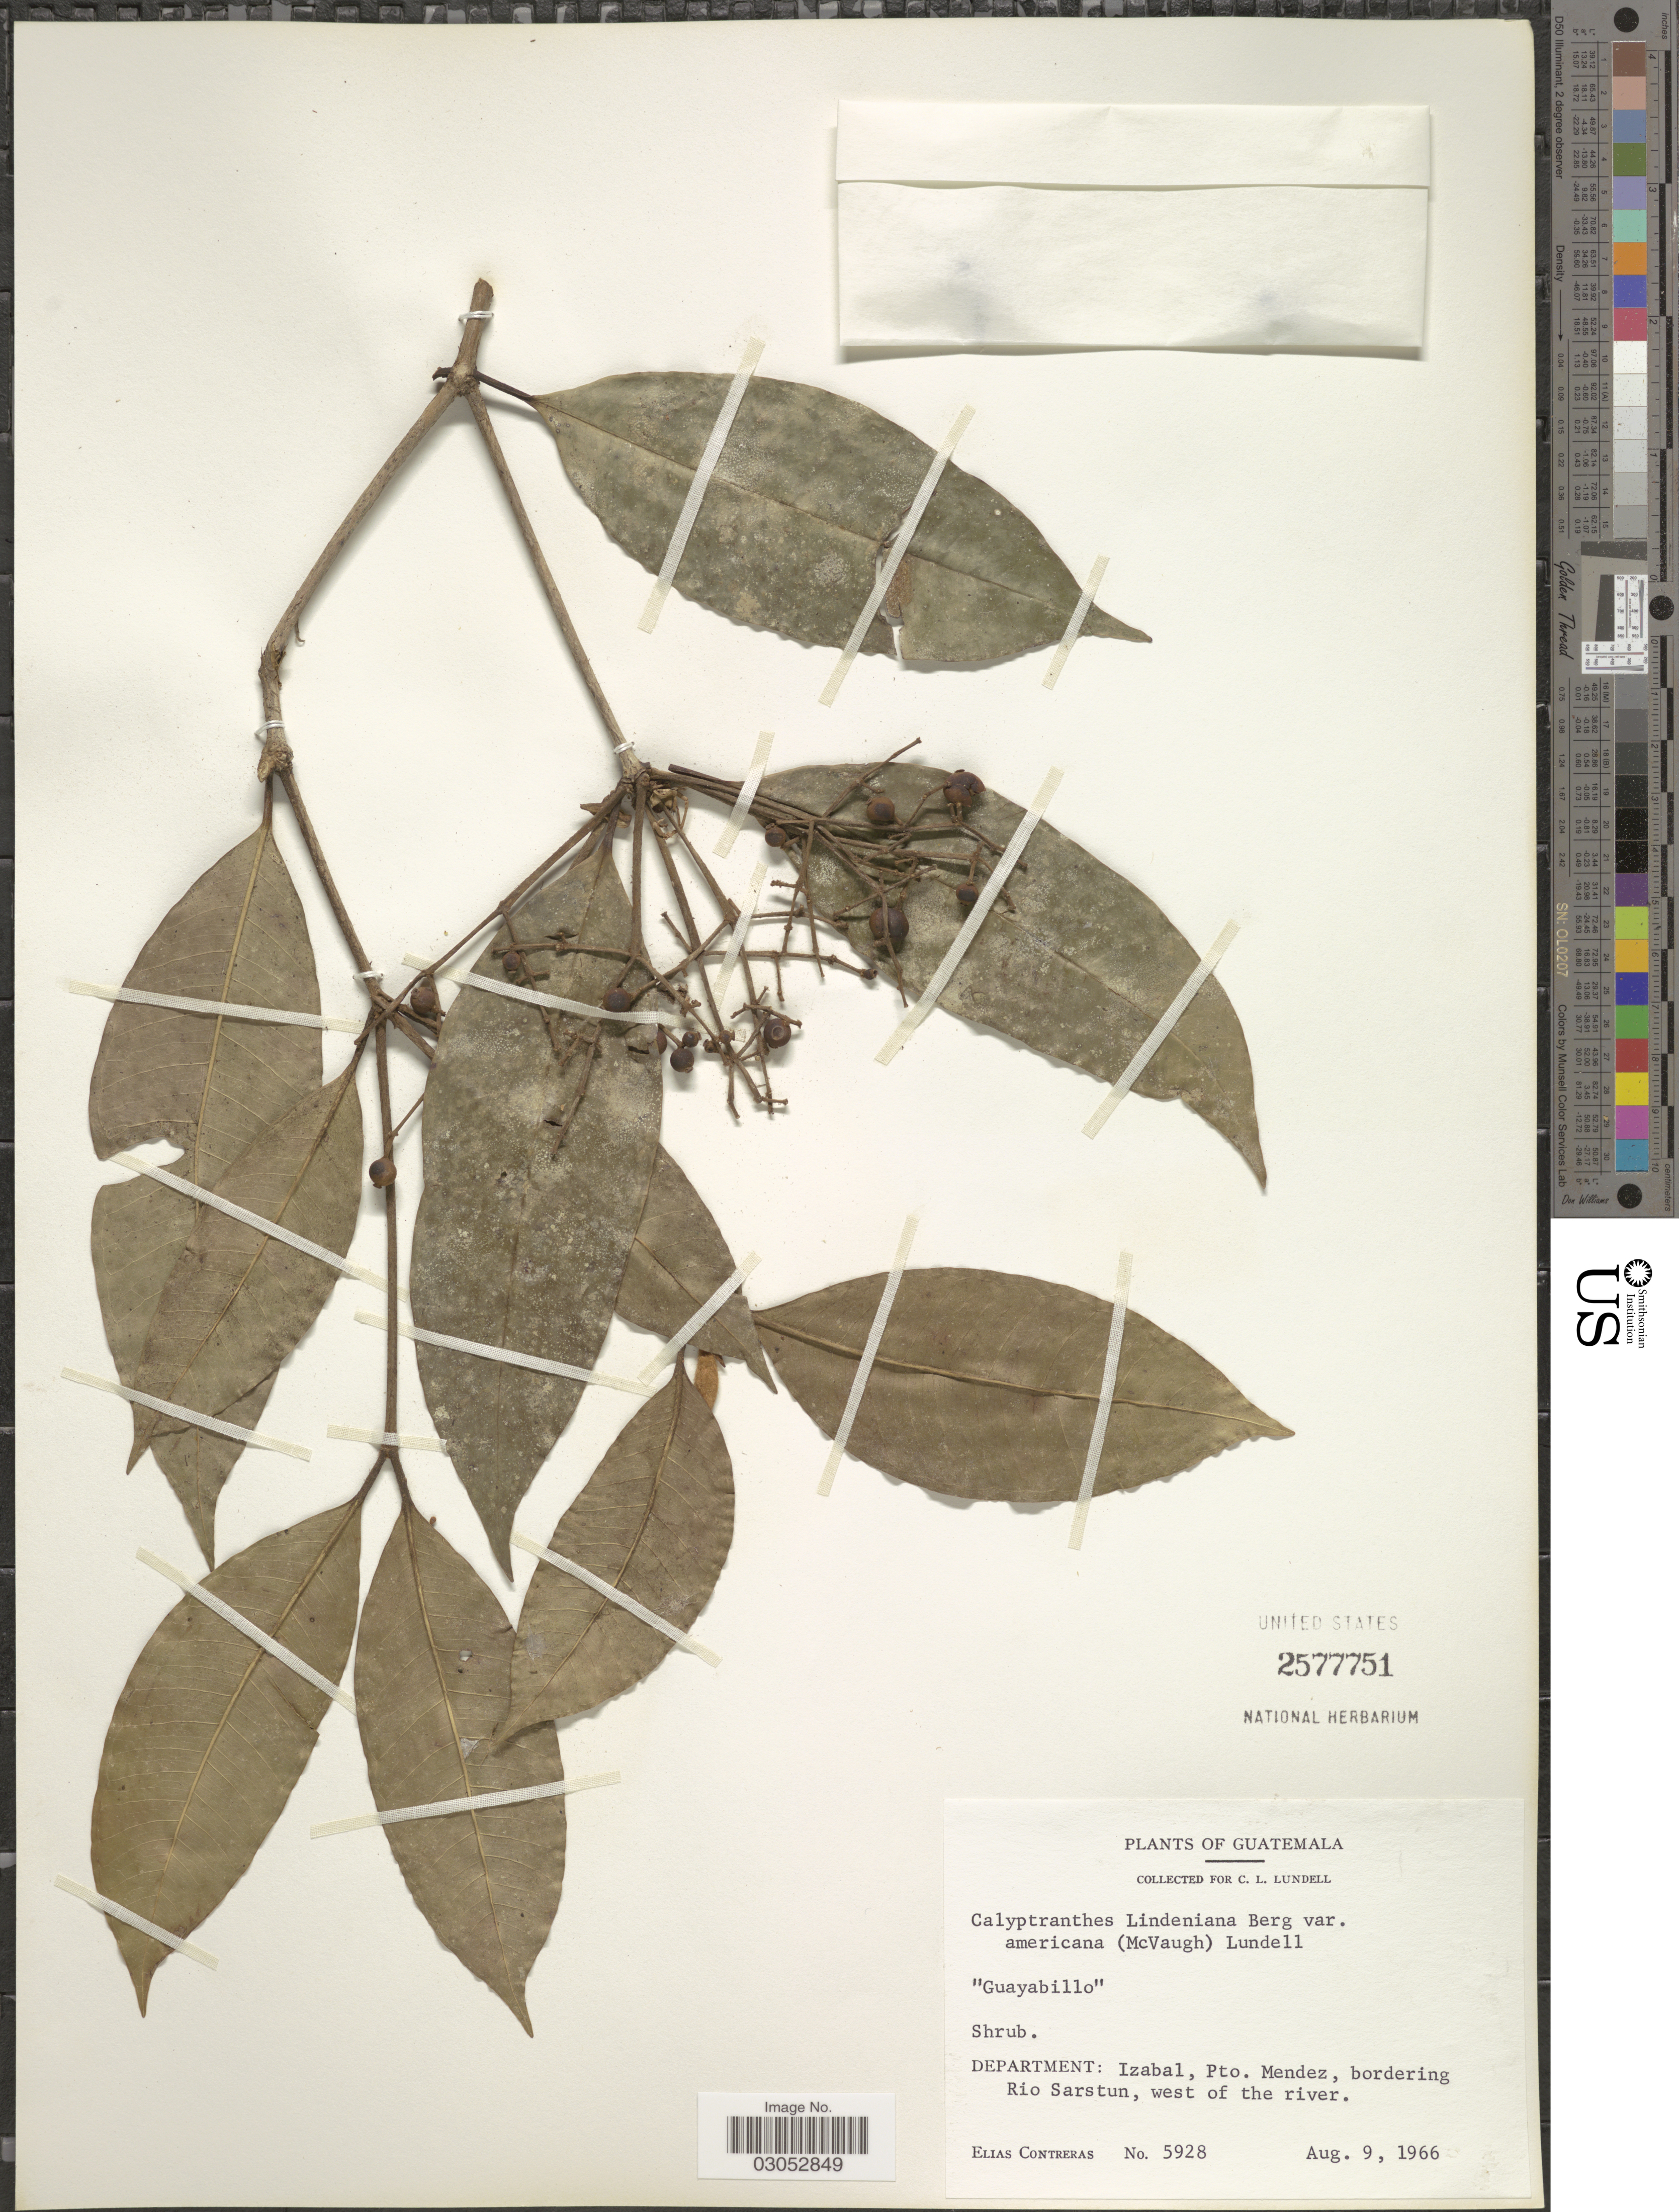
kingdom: Plantae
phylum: Tracheophyta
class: Magnoliopsida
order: Myrtales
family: Myrtaceae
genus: Myrcia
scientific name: Myrcia pendens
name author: A.R. Lourenço & Sánchez-Cháv.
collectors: E. Contreras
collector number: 5928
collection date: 1966-08-09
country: Guatemala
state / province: Izabal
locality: Department: Izabal, Pto. Mendez, bordering Rio Sarstun, west of the river.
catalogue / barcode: US 2577751